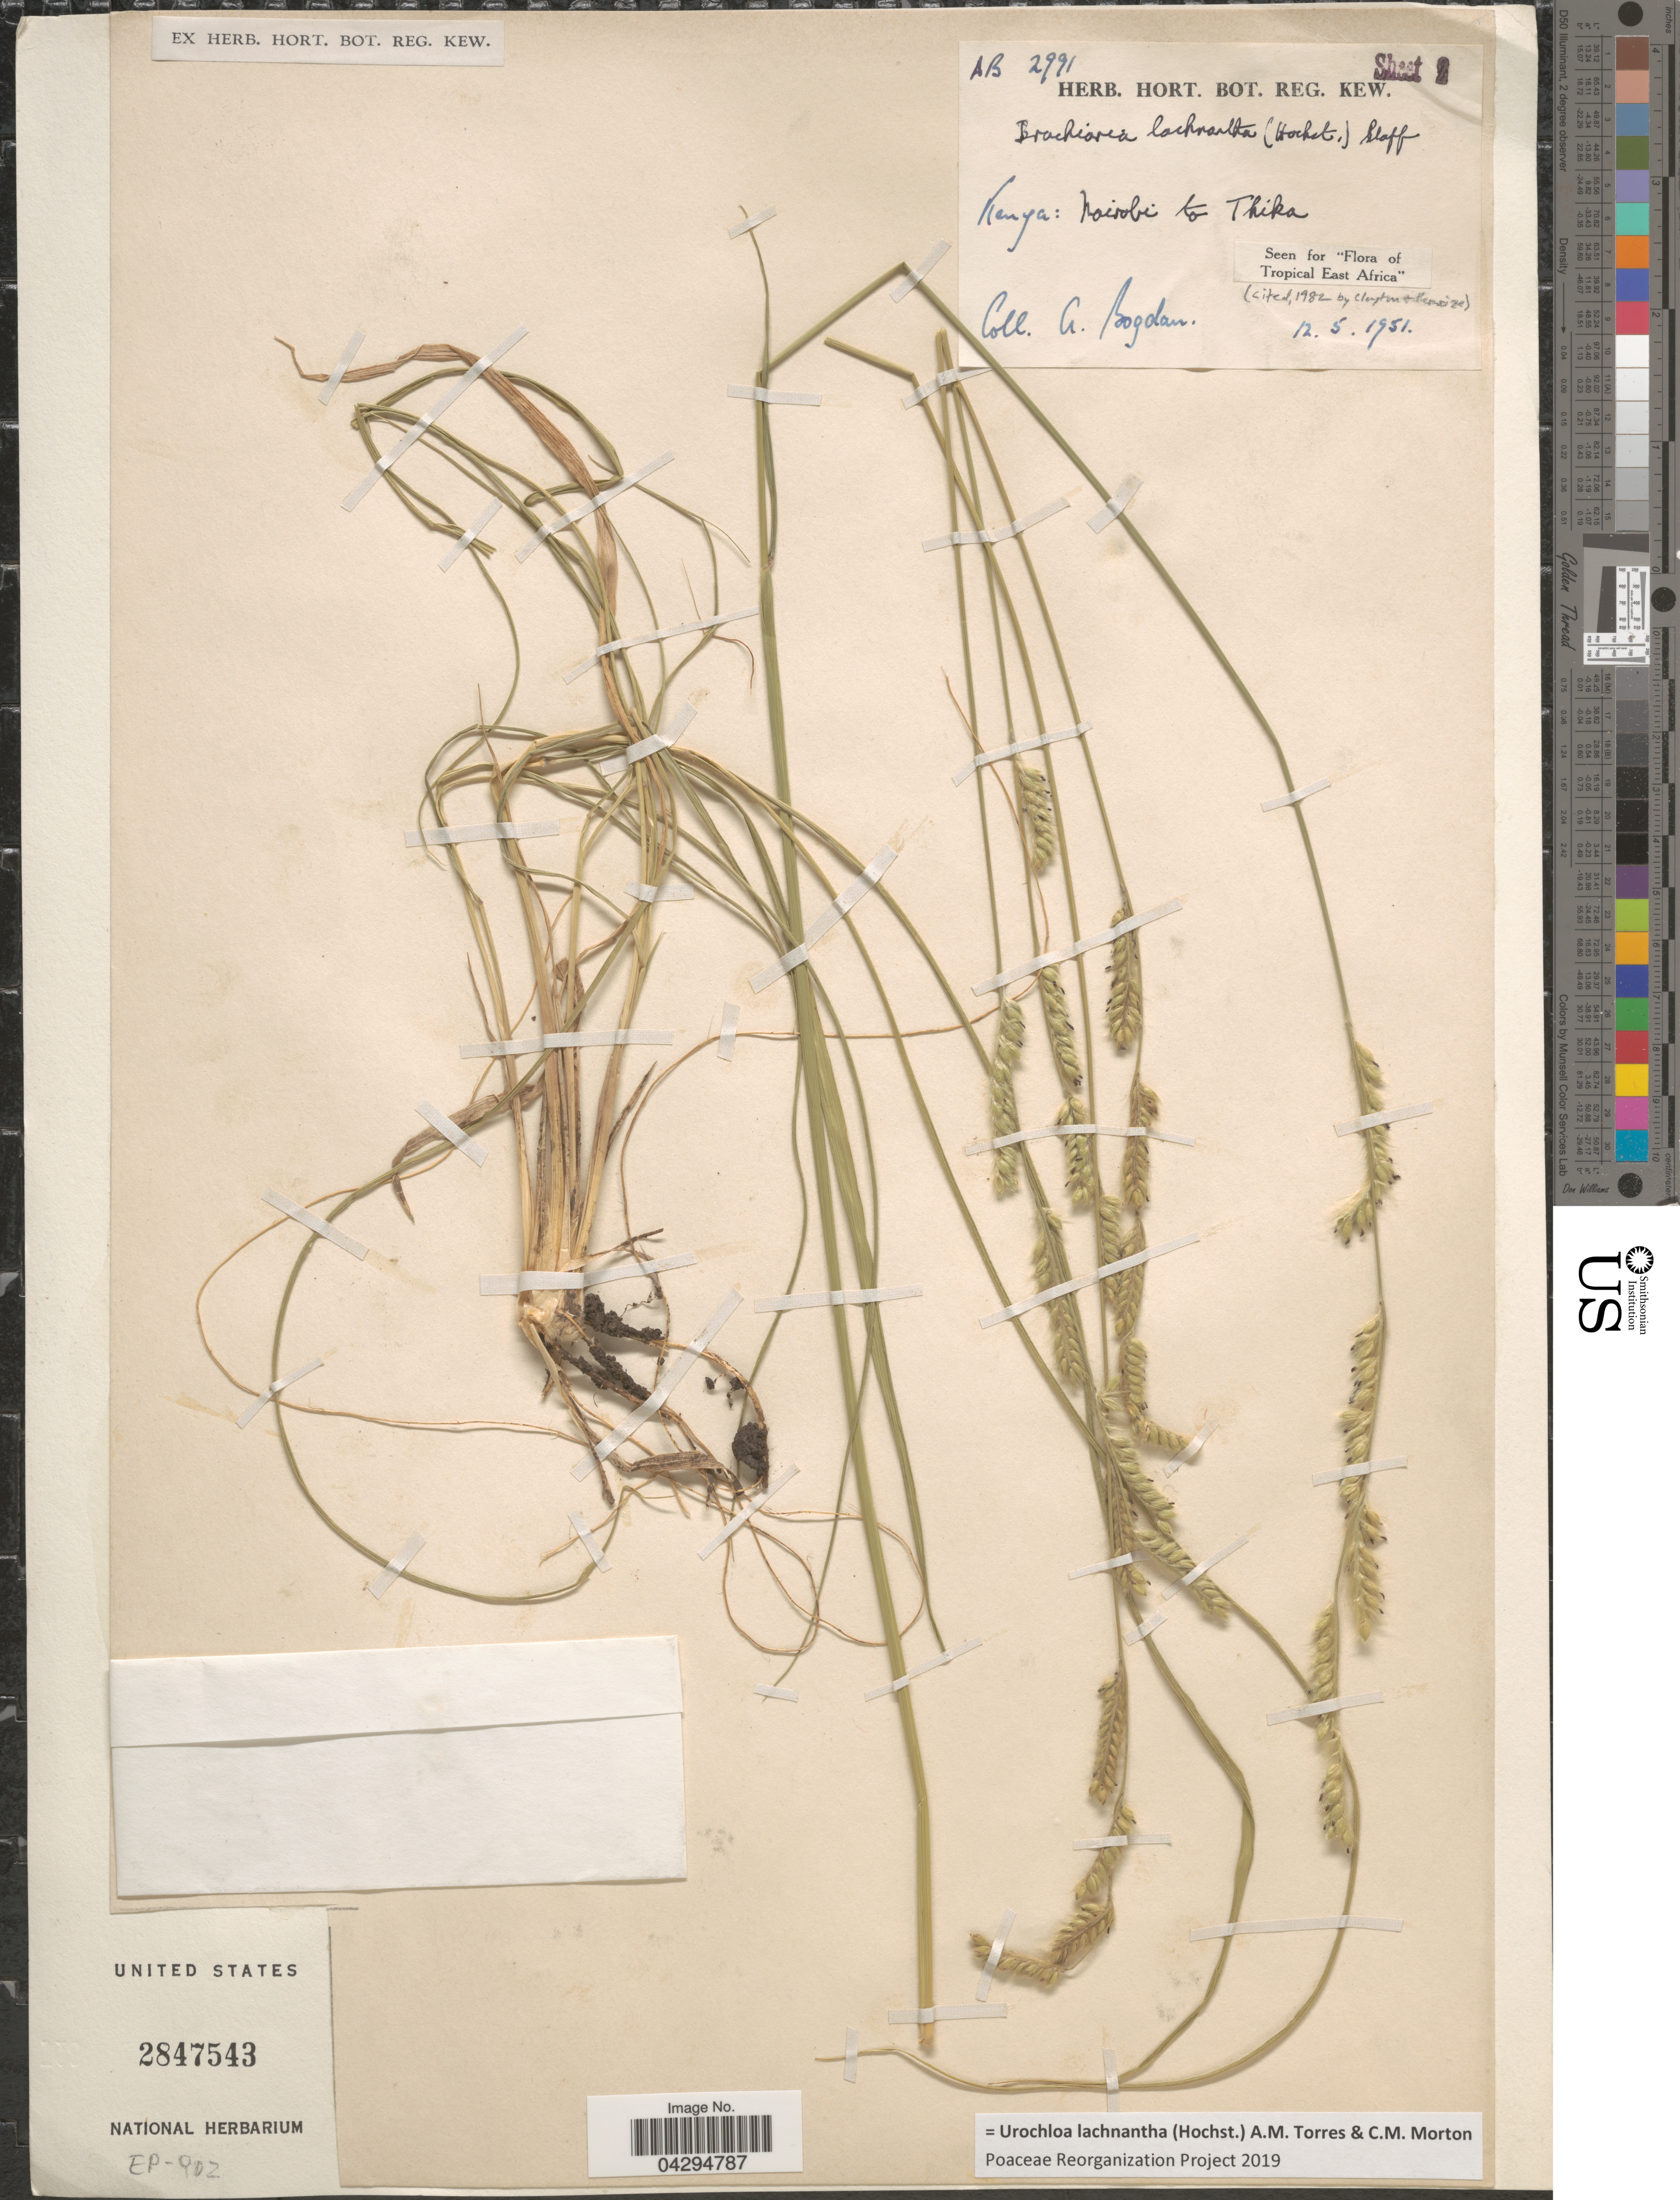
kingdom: Plantae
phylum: Tracheophyta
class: Liliopsida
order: Poales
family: Poaceae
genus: Urochloa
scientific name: Urochloa lachnantha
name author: (Hochst.) A.M. Torres & C.M. Morton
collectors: A. Bogdan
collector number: AB2991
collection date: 1951-05-12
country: Kenya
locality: Nairobi to Thika.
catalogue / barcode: US 2847543